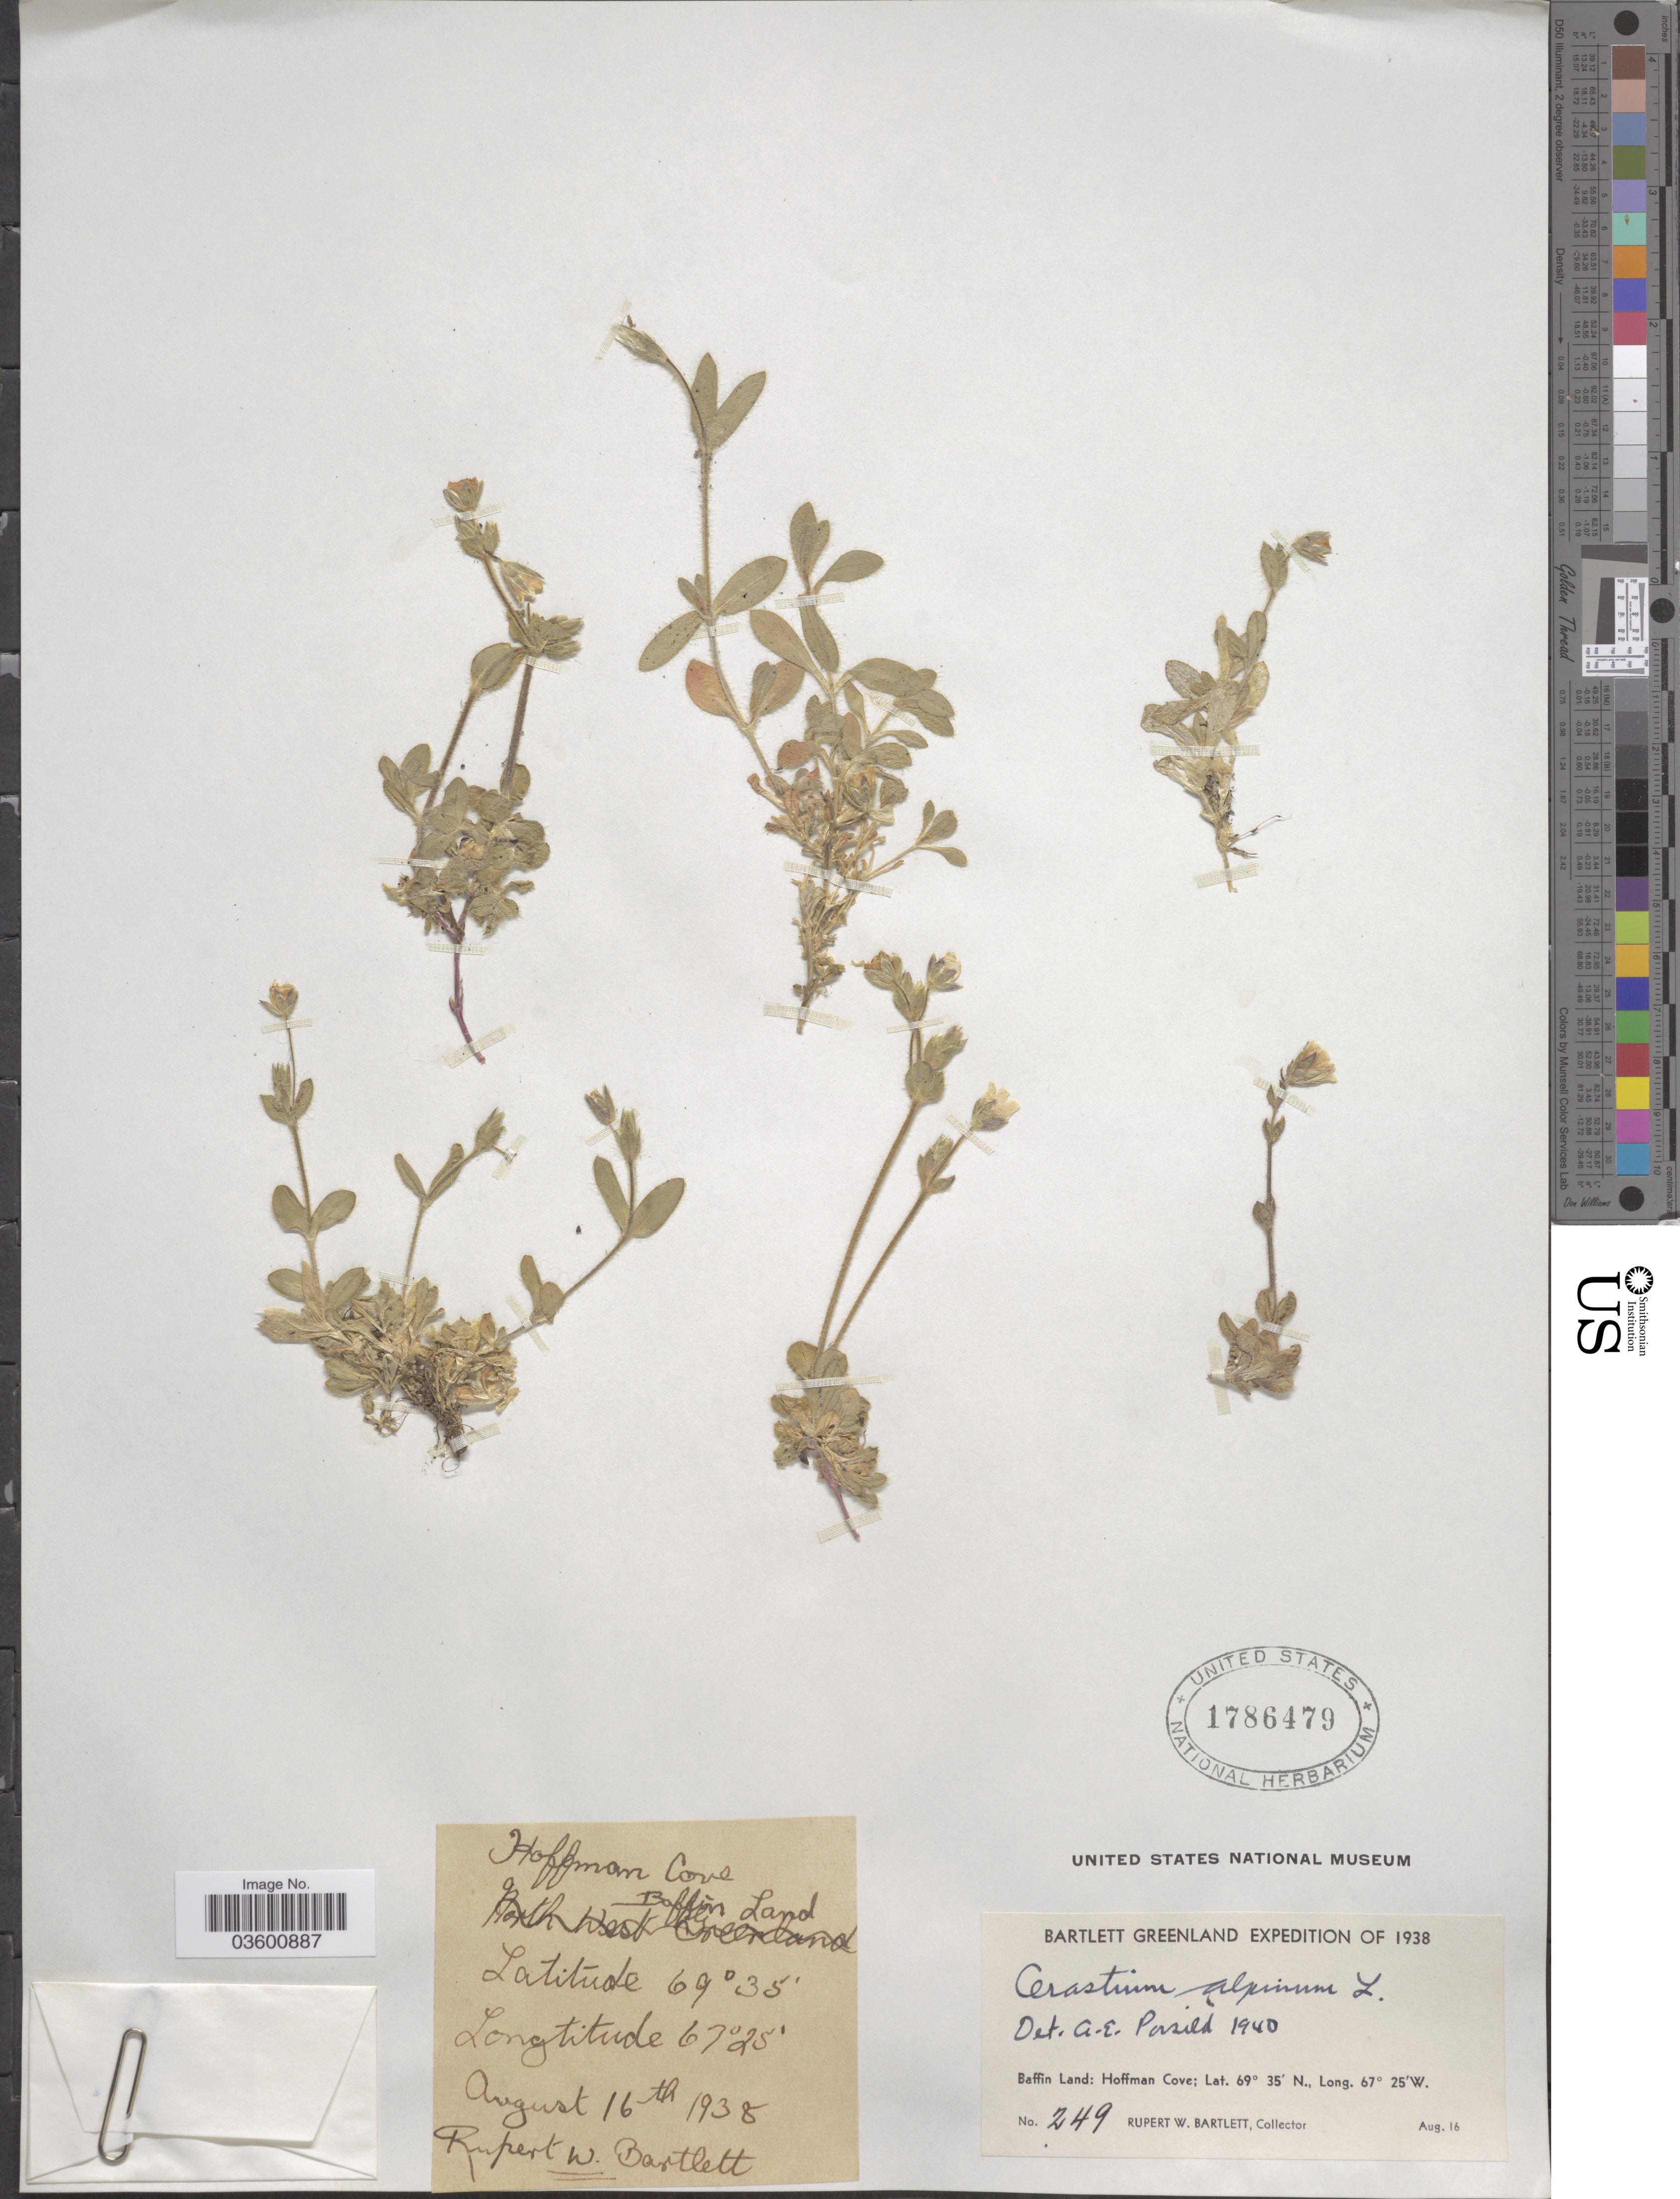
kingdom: Plantae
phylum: Tracheophyta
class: Magnoliopsida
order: Caryophyllales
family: Caryophyllaceae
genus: Cerastium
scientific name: Cerastium alpinum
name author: L.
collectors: R. W. Bartlett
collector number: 249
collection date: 1938-08-16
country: Canada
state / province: Nunavut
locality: Hoffman Cove. Baffin Land.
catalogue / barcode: US 1786479